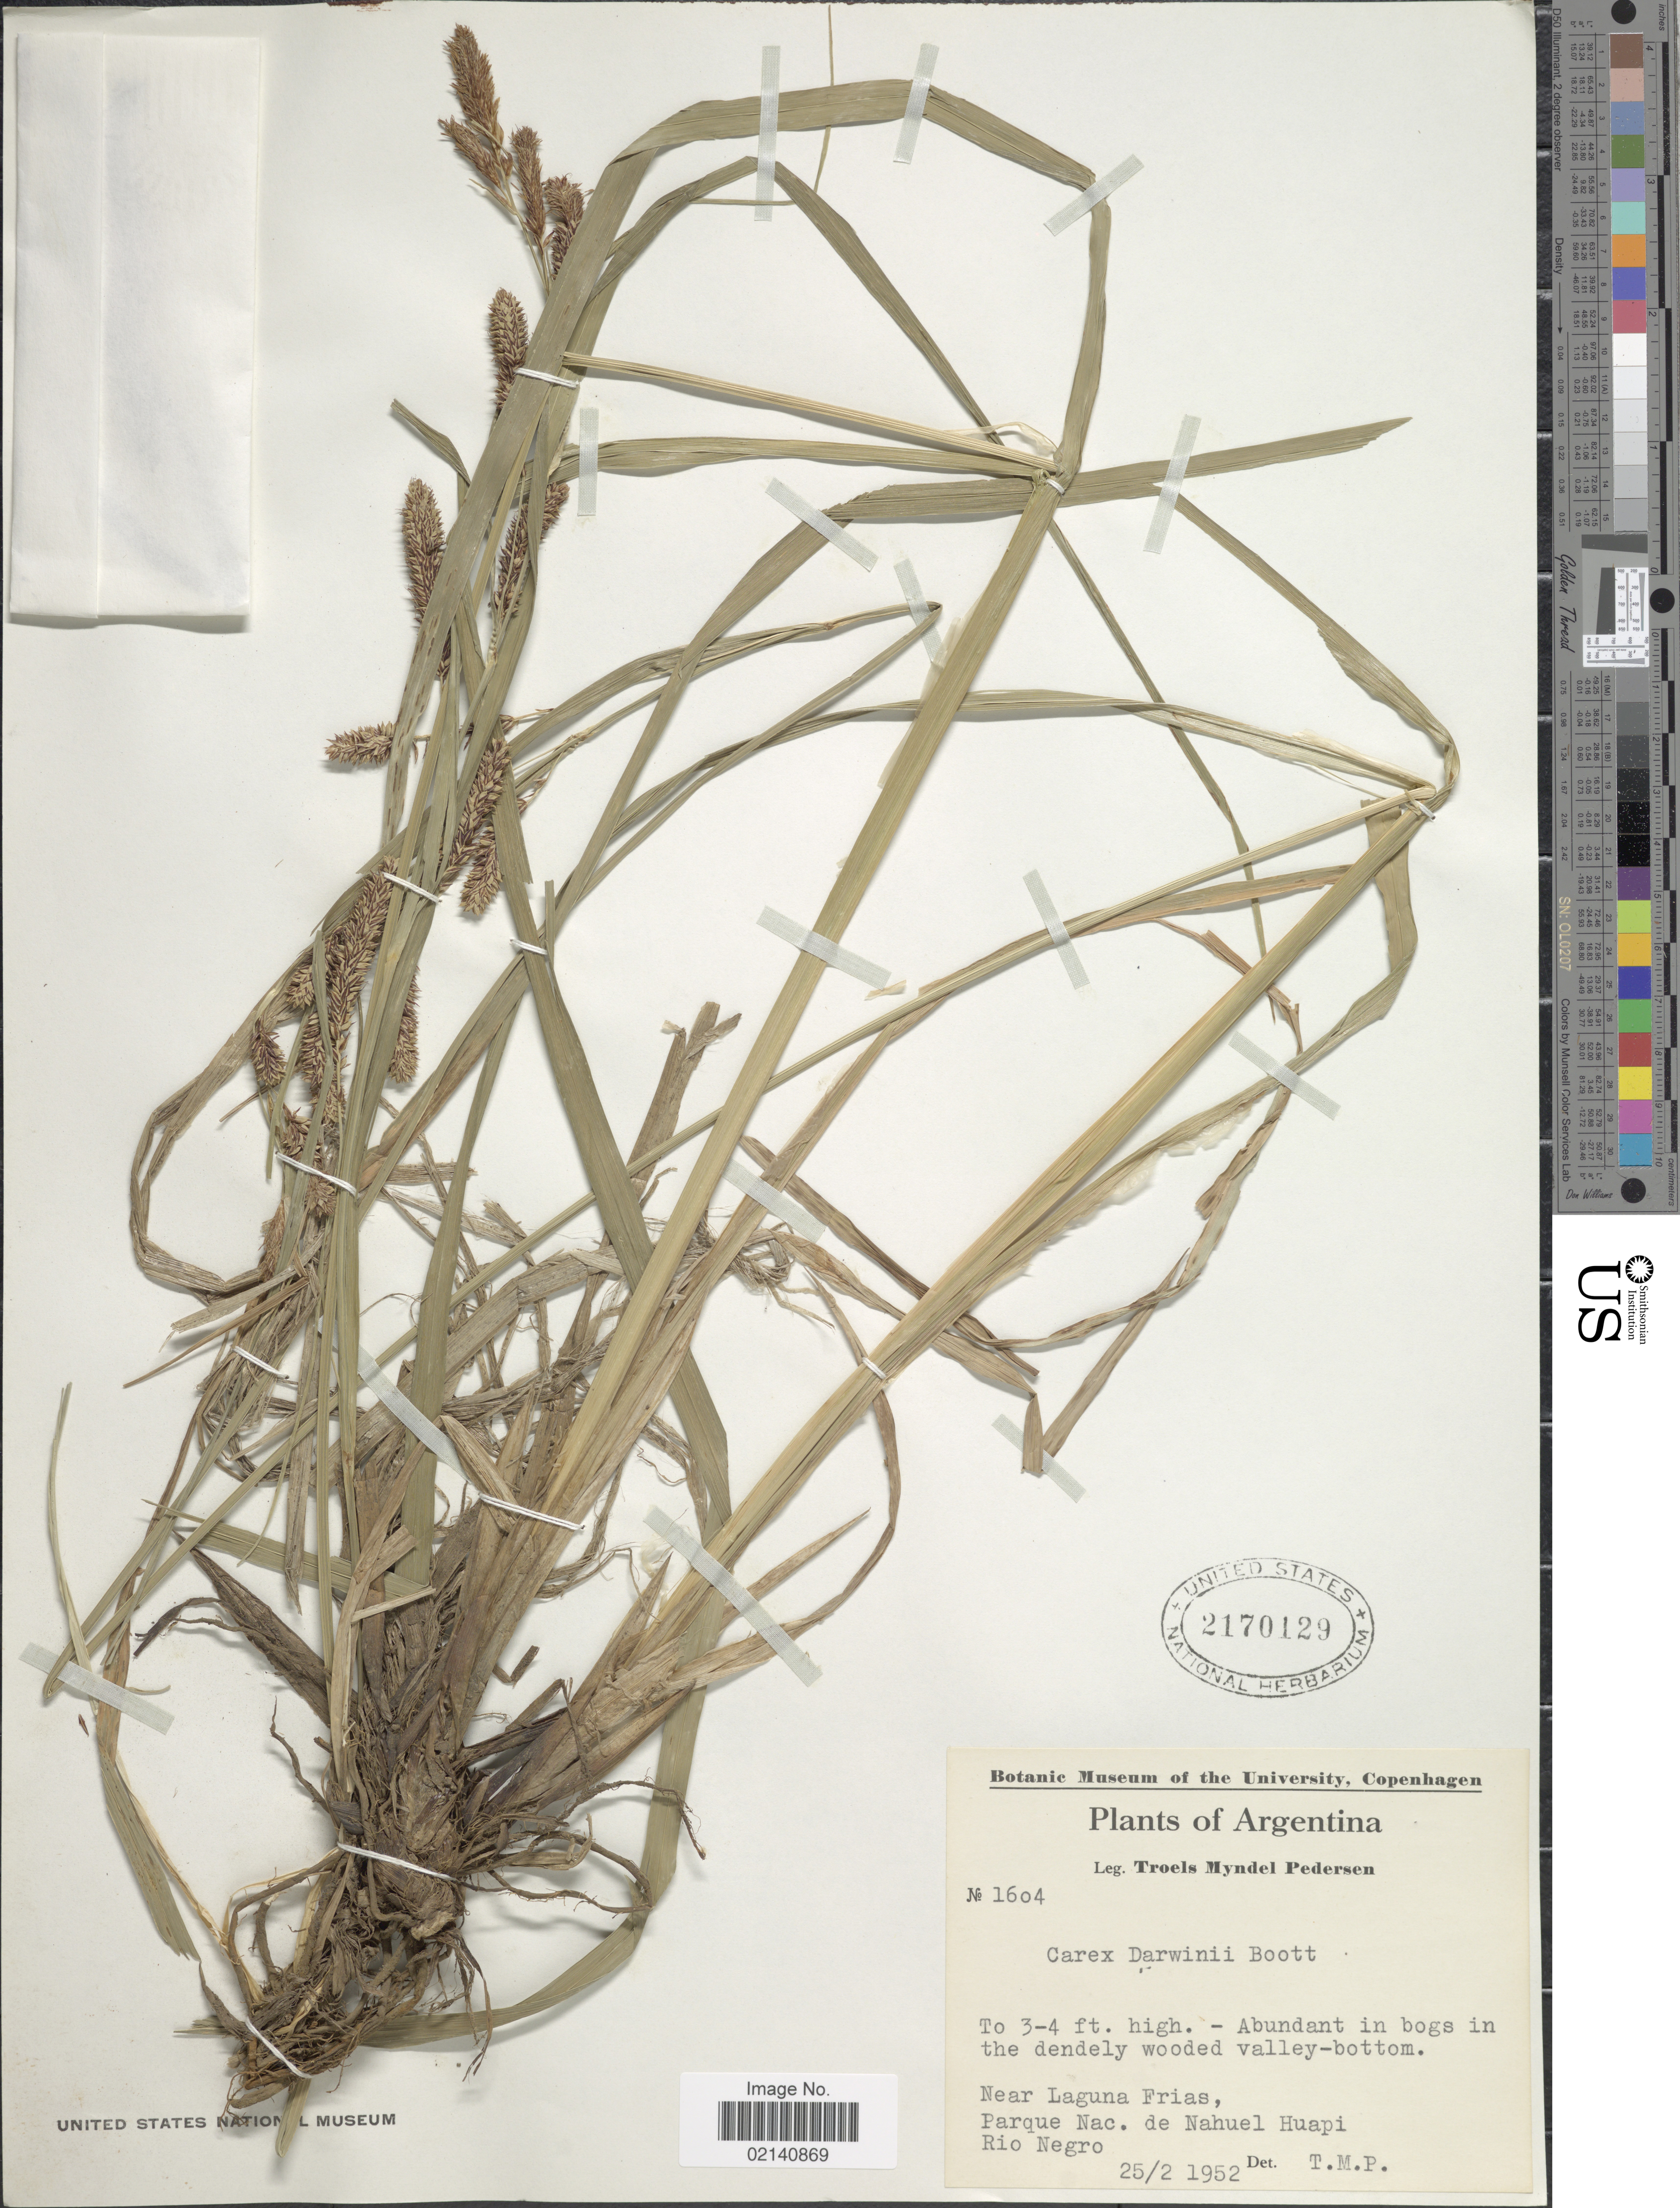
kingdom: Plantae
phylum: Tracheophyta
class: Liliopsida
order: Poales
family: Cyperaceae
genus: Carex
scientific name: Carex darwinii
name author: Boott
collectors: T. Pederson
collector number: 1604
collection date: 1952-02-25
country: Argentina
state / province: Rio Negro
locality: Near Laguna Frias, Parque Nac. de Nahuel Huapi, Rio Negro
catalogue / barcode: US 2170129